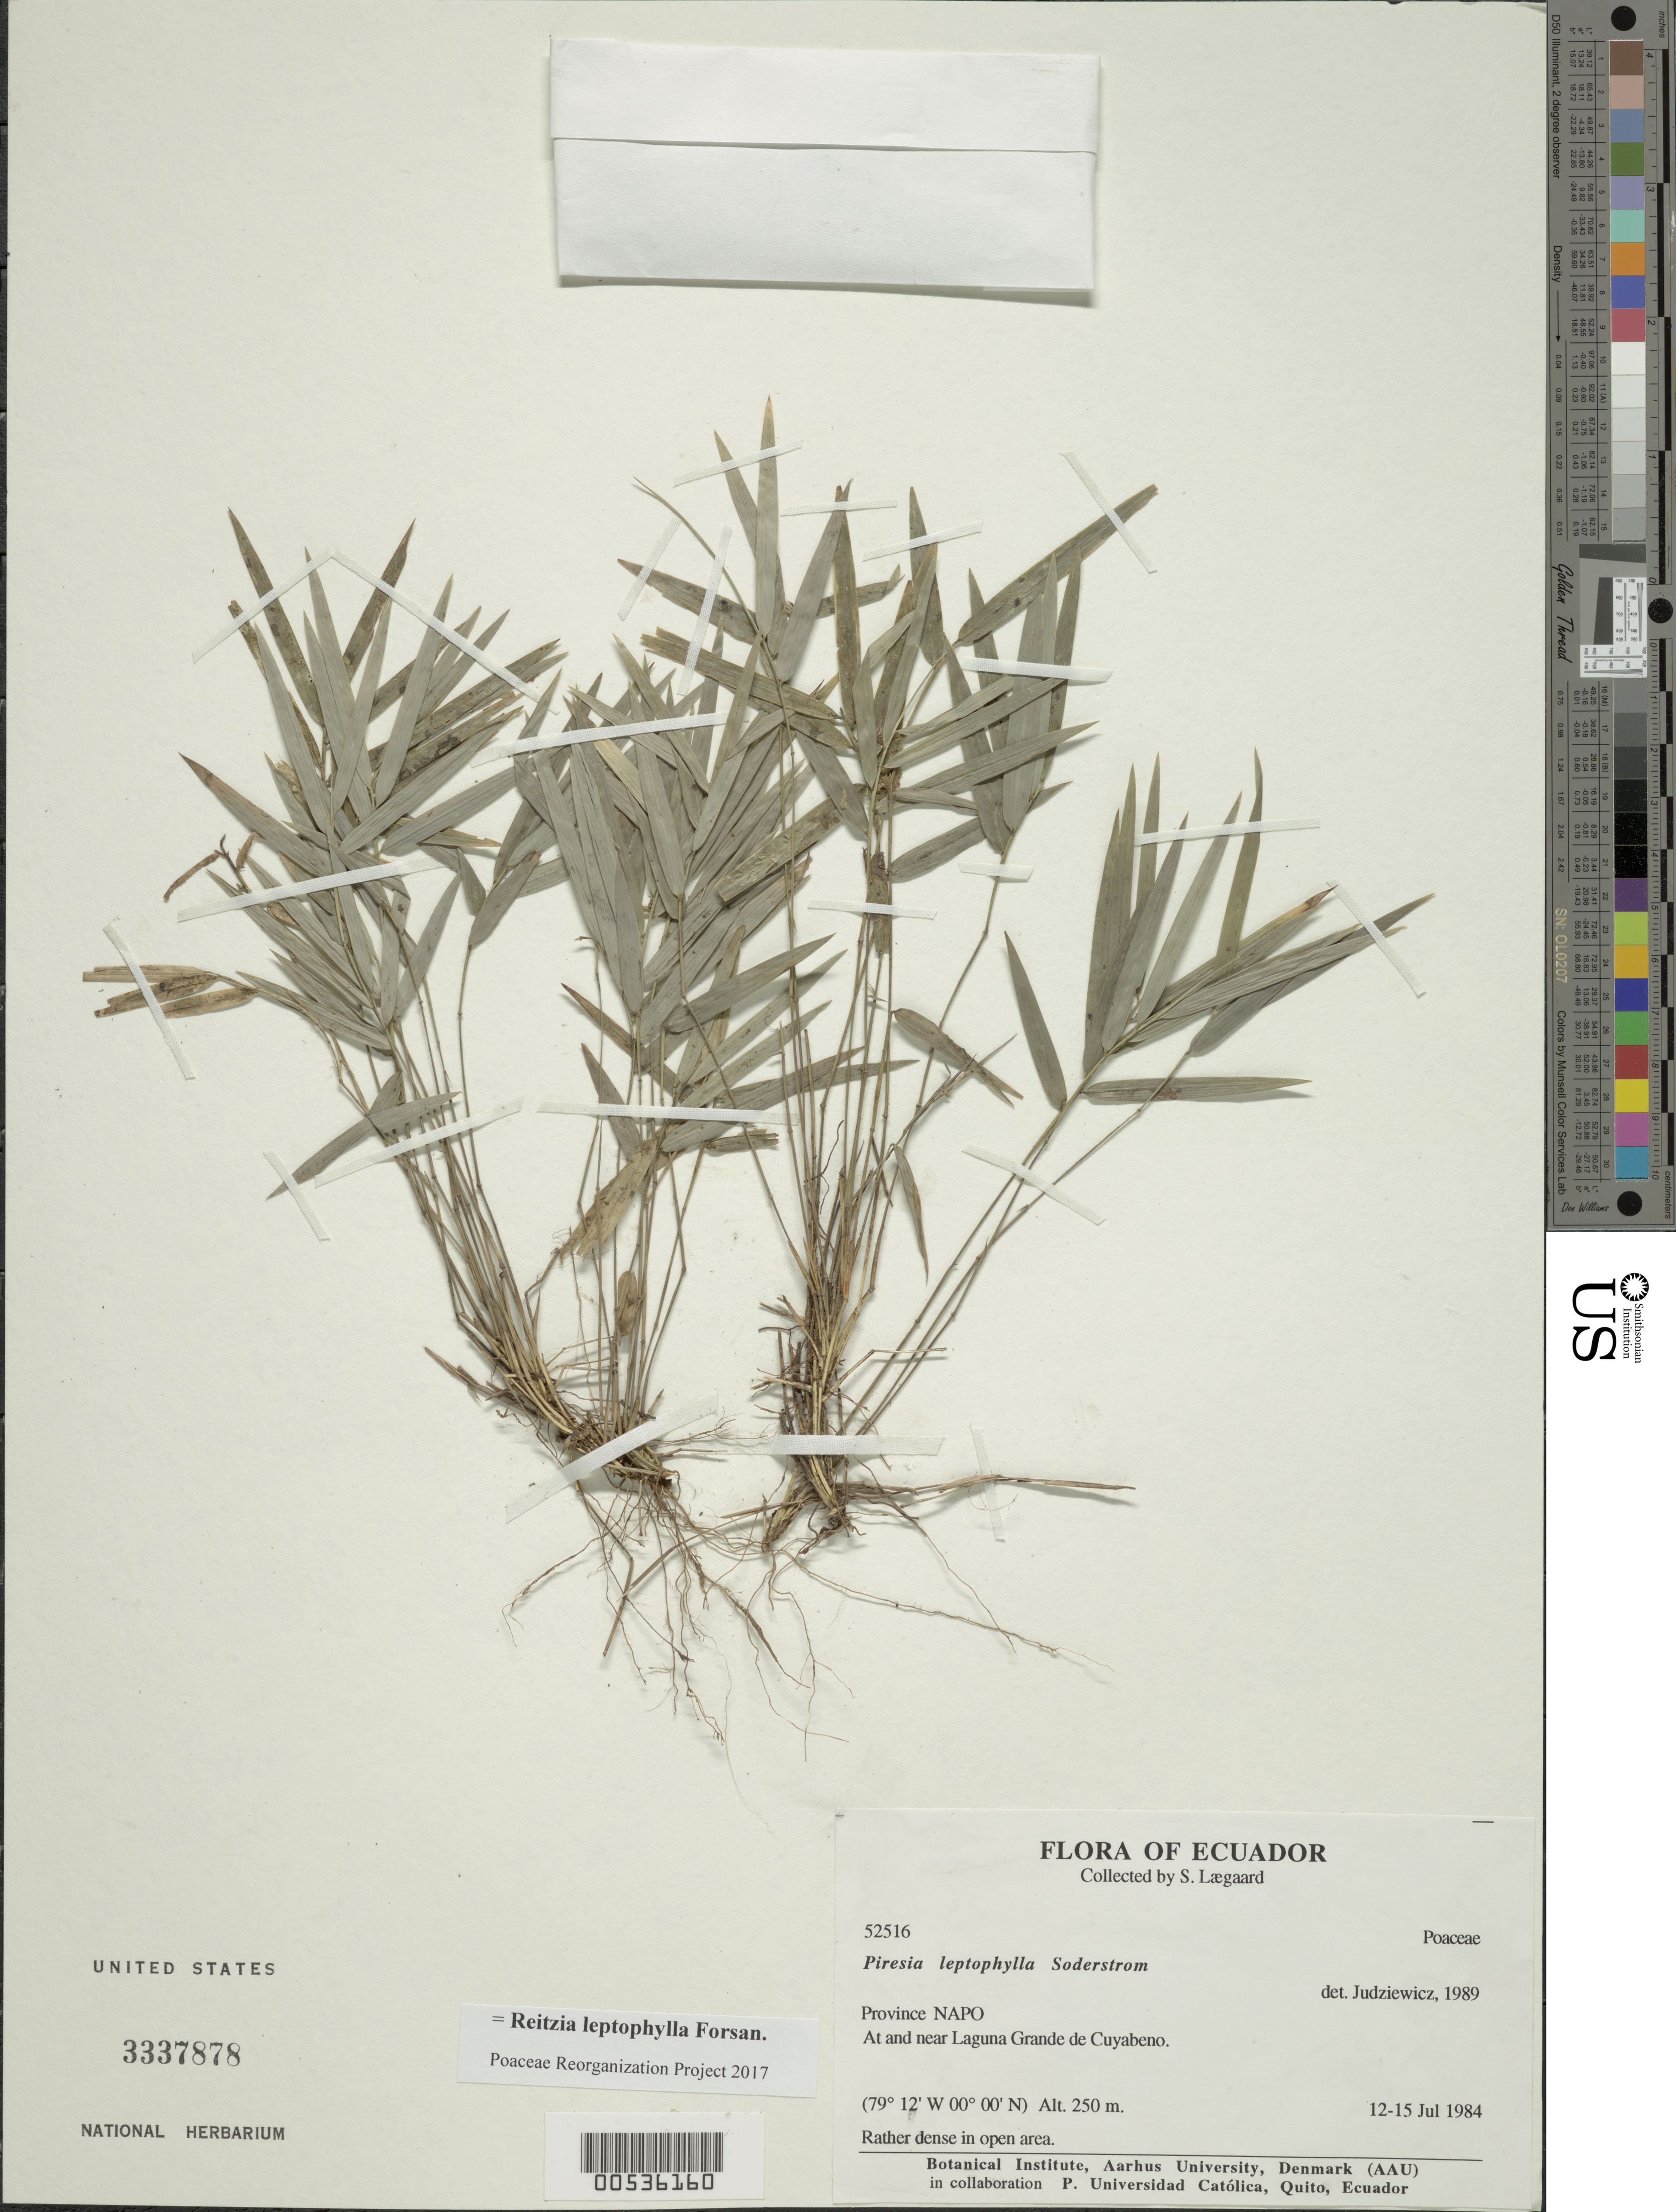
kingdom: Plantae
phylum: Tracheophyta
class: Liliopsida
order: Poales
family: Poaceae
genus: Reitzia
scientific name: Reitzia leptophylla ined. 2019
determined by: Poaceae Reorganization Project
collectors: S. Lægaard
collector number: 52516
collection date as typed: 12 Jul 1984 to 15 Jul 1984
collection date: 1984-07-12/1984-07-15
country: Ecuador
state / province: Napo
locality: Near Laguna Grande de cuyabeno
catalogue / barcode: US 3337878